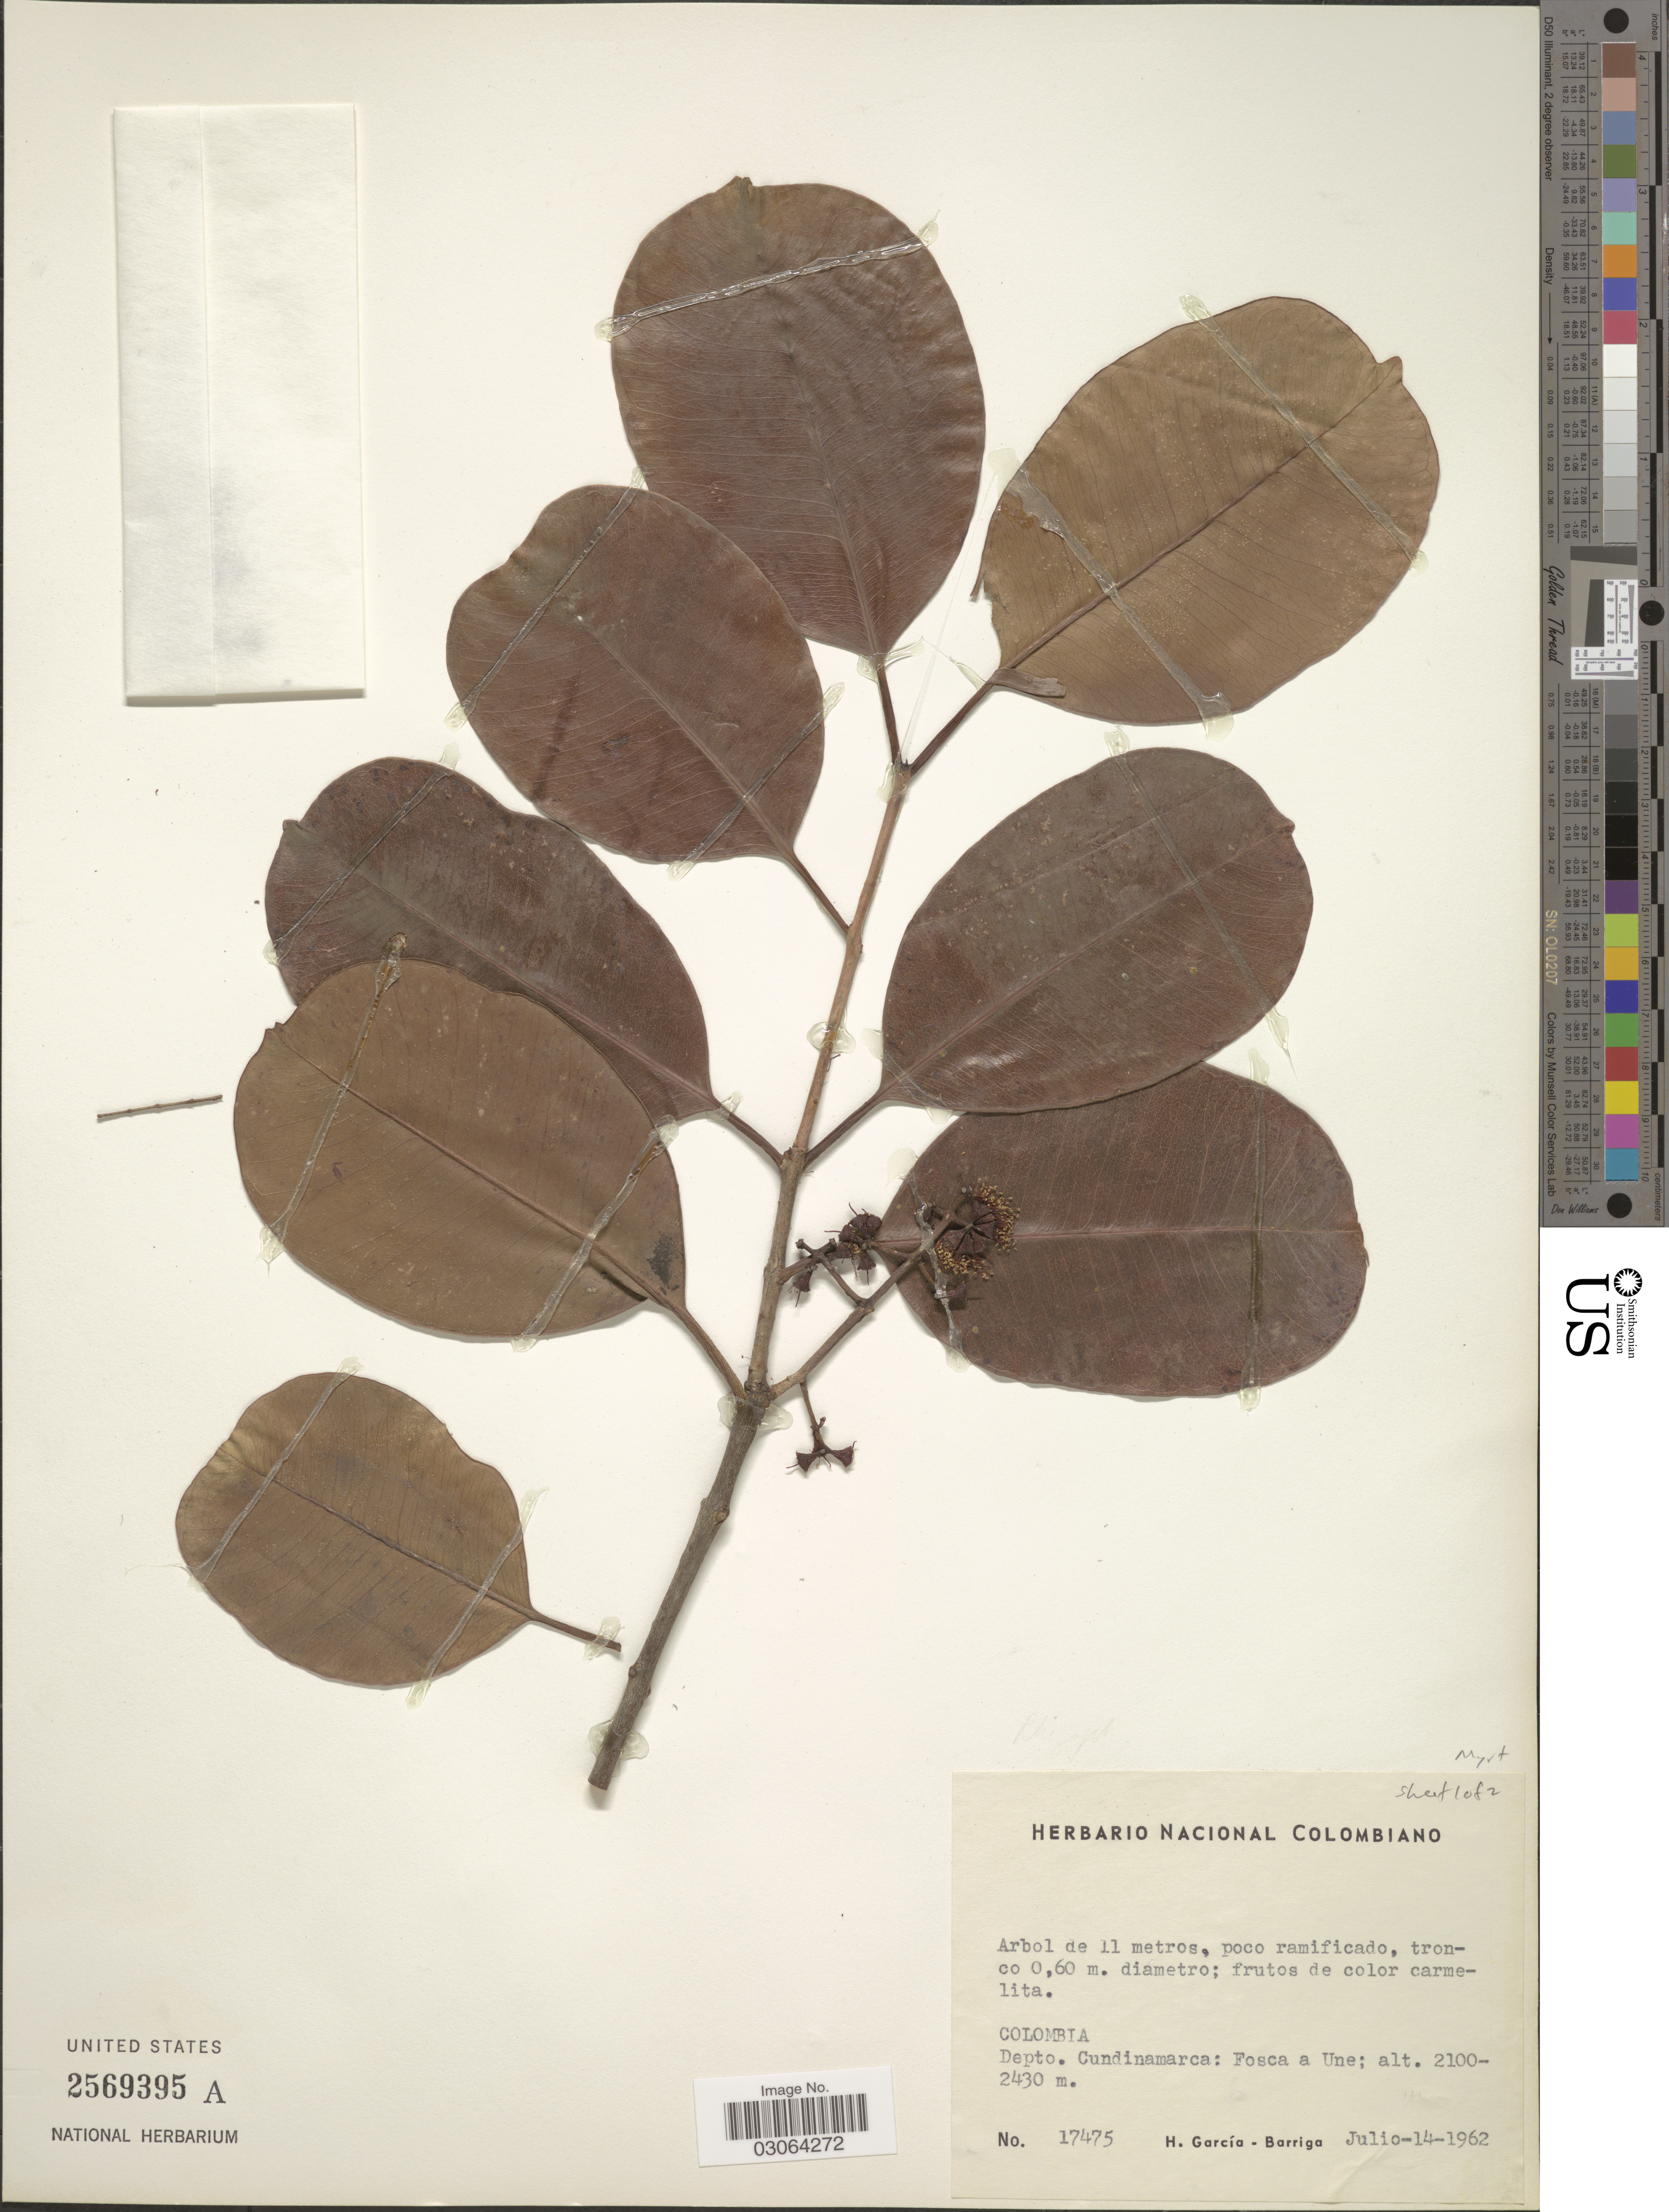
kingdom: Plantae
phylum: Tracheophyta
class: Magnoliopsida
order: Myrtales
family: Myrtaceae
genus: Syzygium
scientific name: Syzygium cumini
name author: (L.) Skeels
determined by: Parra-O, Carlos A., Instituto de Ciencias Naturales - Universidad Nacional de Colombia (COLOMBIA)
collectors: H. García Barriga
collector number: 17475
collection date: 1962-07-14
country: Colombia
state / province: Cundinamarca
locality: Depto. Cundinamarca: Fosca a Une.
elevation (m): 2100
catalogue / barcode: US 2569395A